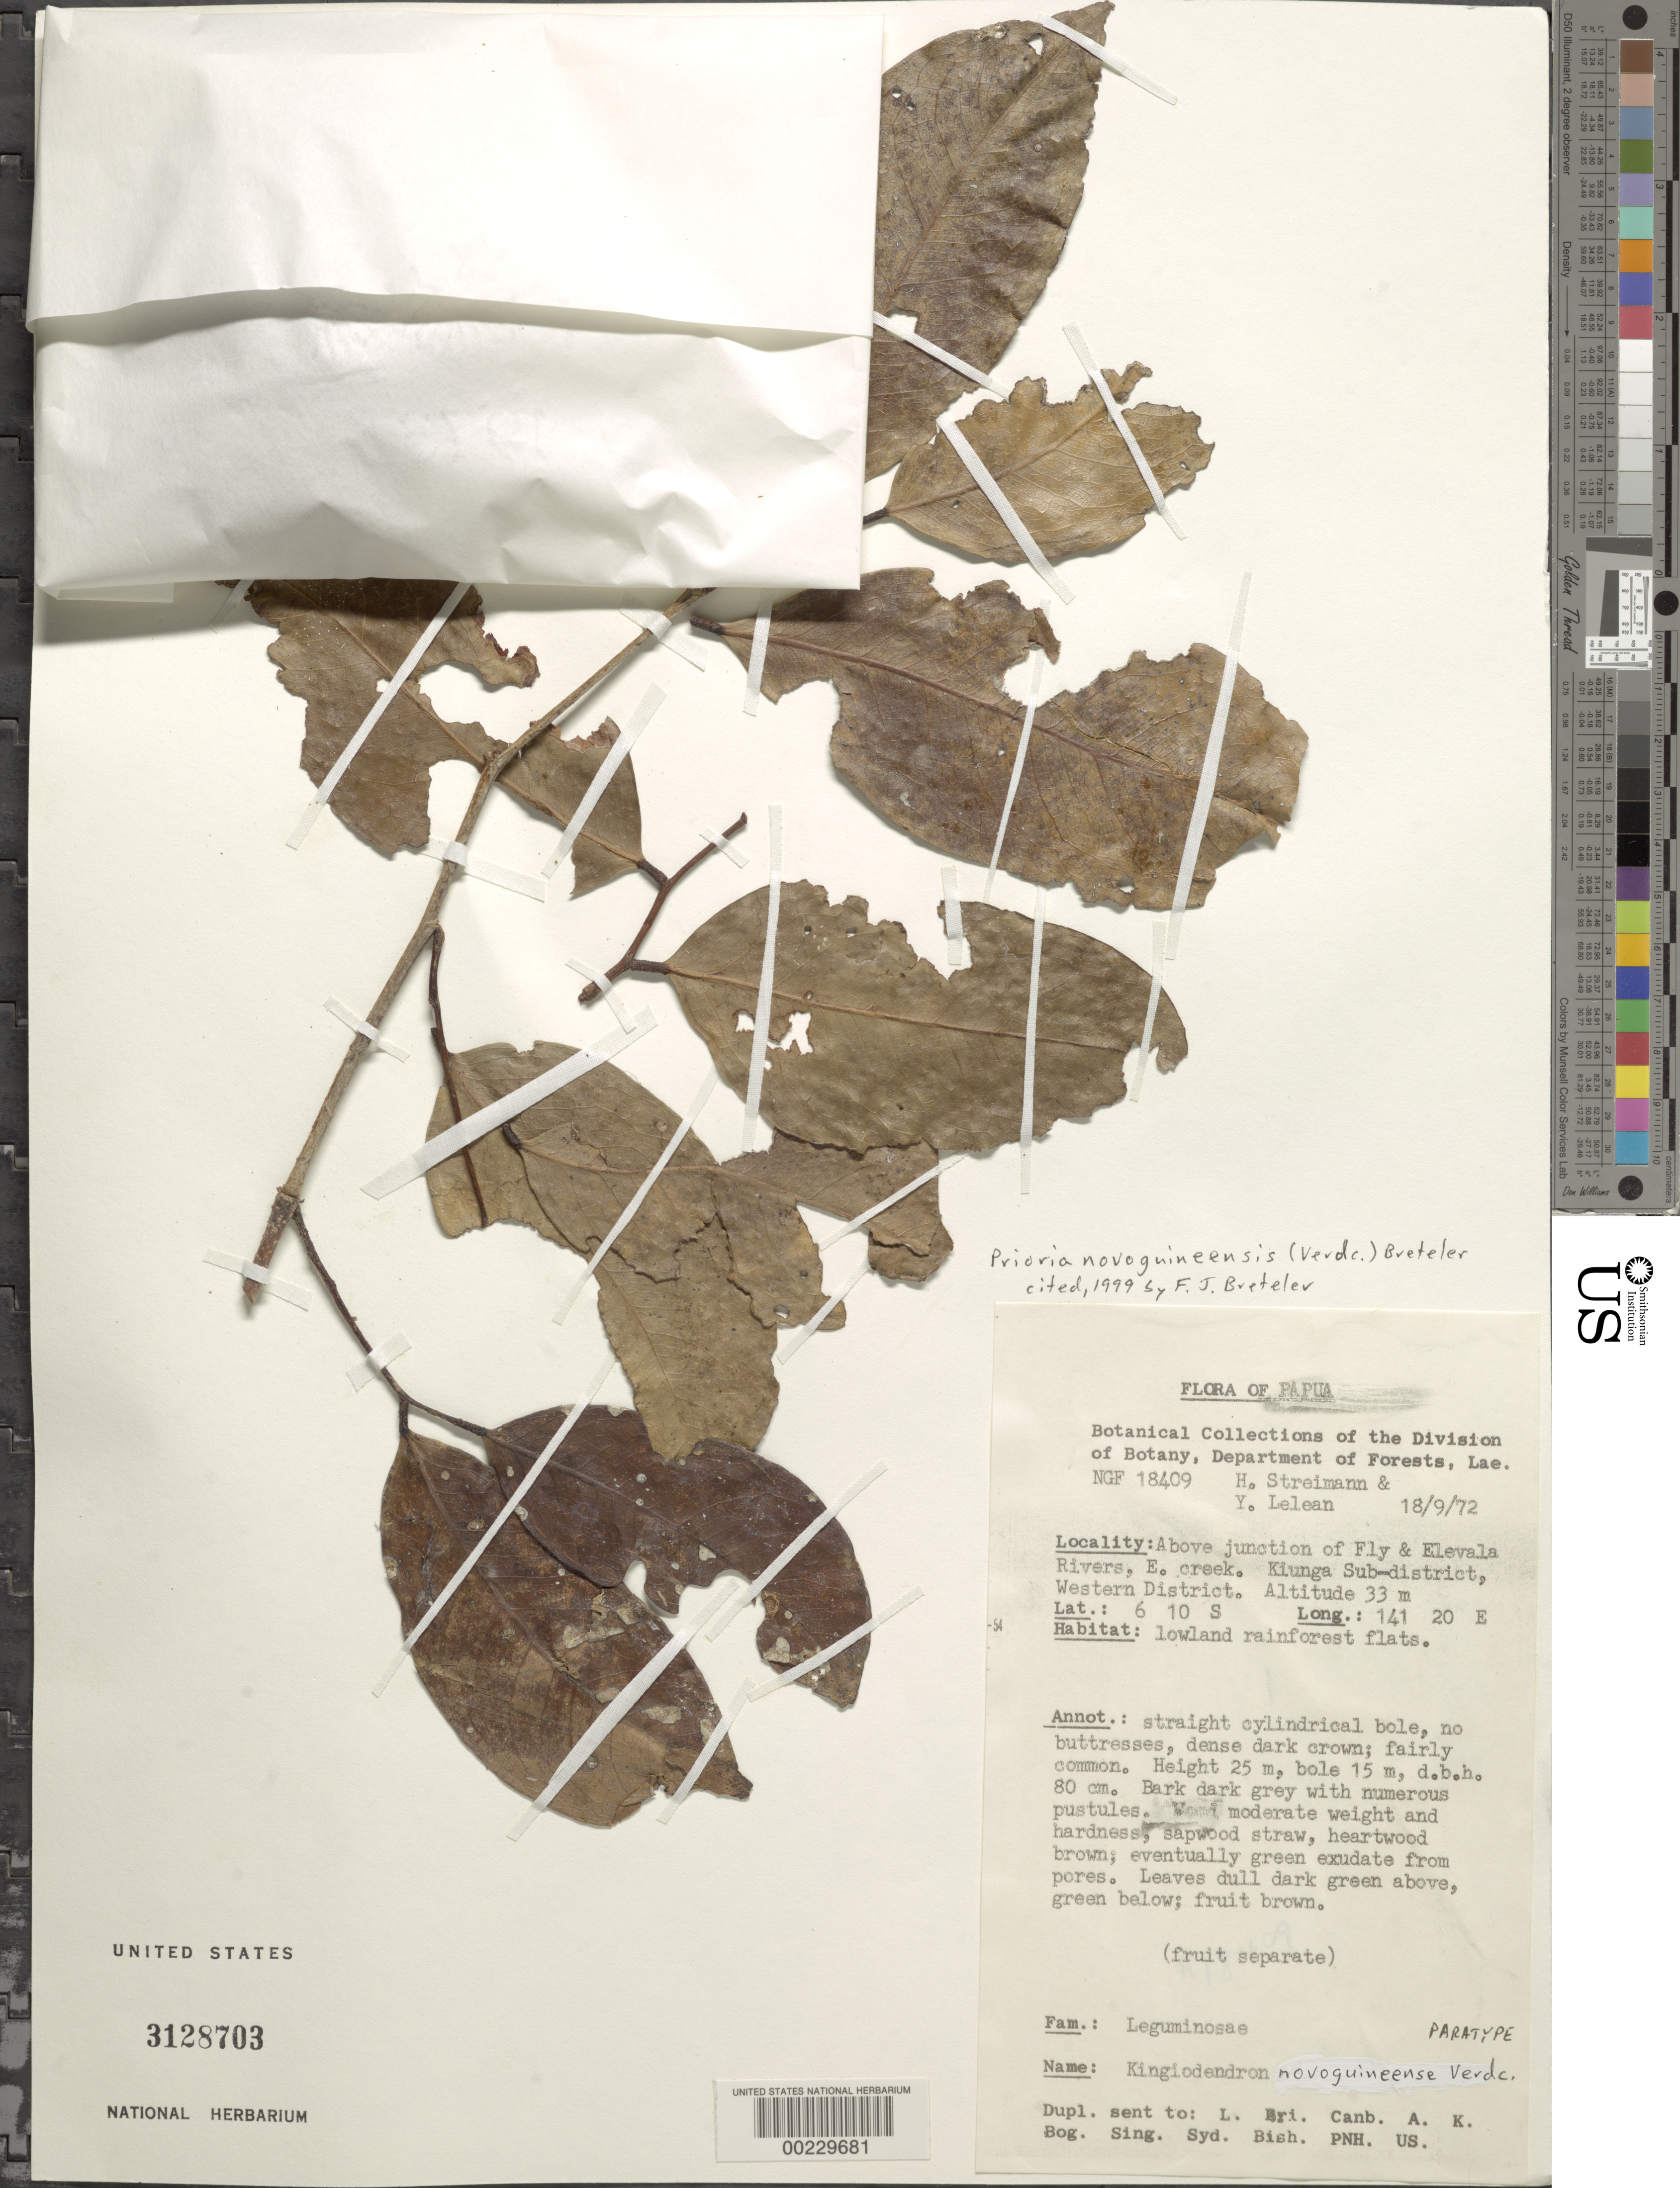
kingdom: Plantae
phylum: Tracheophyta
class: Magnoliopsida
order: Fabales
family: Fabaceae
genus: Kingiodendron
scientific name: Kingiodendron novoguineense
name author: Verdc.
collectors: H. Streimann & Y. Lelean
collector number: Ngf 18409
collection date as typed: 18 Sep 1972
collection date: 1972-09-18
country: Papua New Guinea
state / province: Western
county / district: Kiunga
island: New Guinea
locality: Above junction of fly & elevala rivers, e creek; kiunga sub- dist.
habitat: Lowland rainforest flats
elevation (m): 33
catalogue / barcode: US 3128703